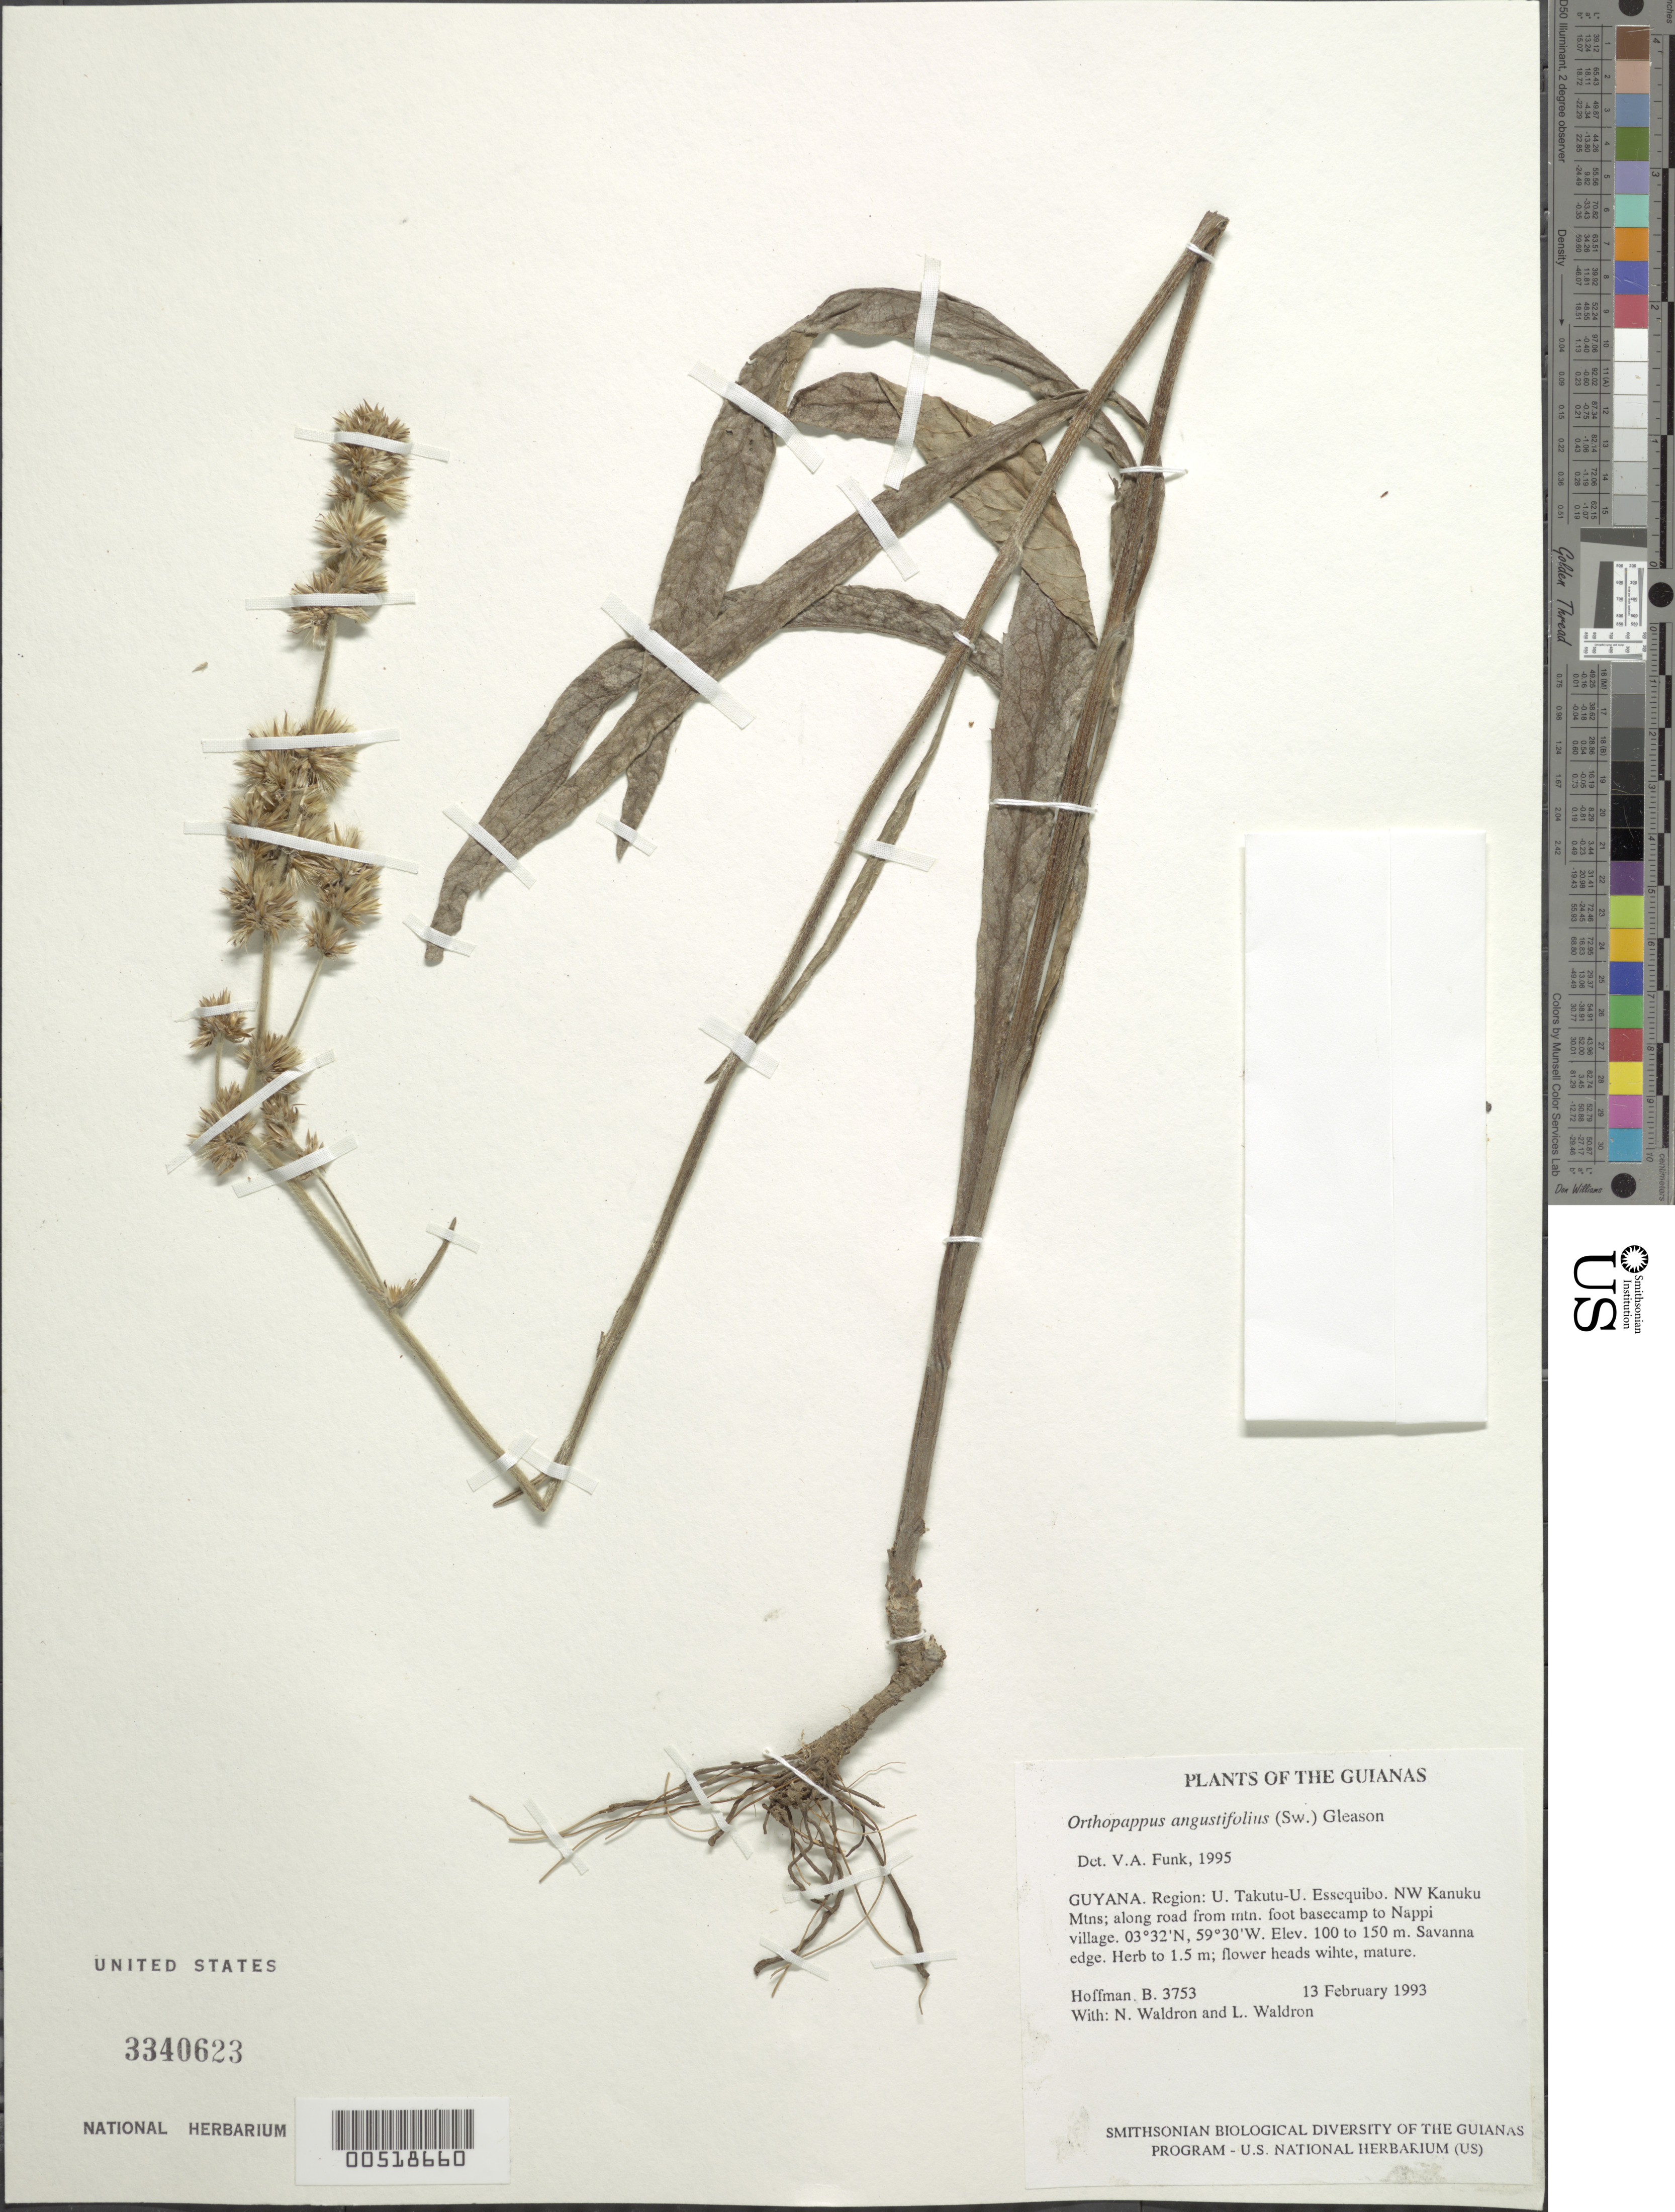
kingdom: Plantae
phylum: Tracheophyta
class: Magnoliopsida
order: Asterales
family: Asteraceae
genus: Orthopappus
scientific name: Orthopappus angustifolius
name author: (Sw.) Gleason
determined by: Funk, Vicki A., (BOT), Smithsonian Institution - National Museum of Natural History (UNITED STATES)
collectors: B. Hoffman, N. Waldron & L. Waldron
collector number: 3753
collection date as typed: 13 February 1993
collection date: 1993-02-13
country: Guyana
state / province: U. Takutu-U. Essequibo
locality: NW Kanuku Mountains; along road from mountain foot basecamp to Nappi village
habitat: Savanna edge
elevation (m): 100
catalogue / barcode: US 3340623